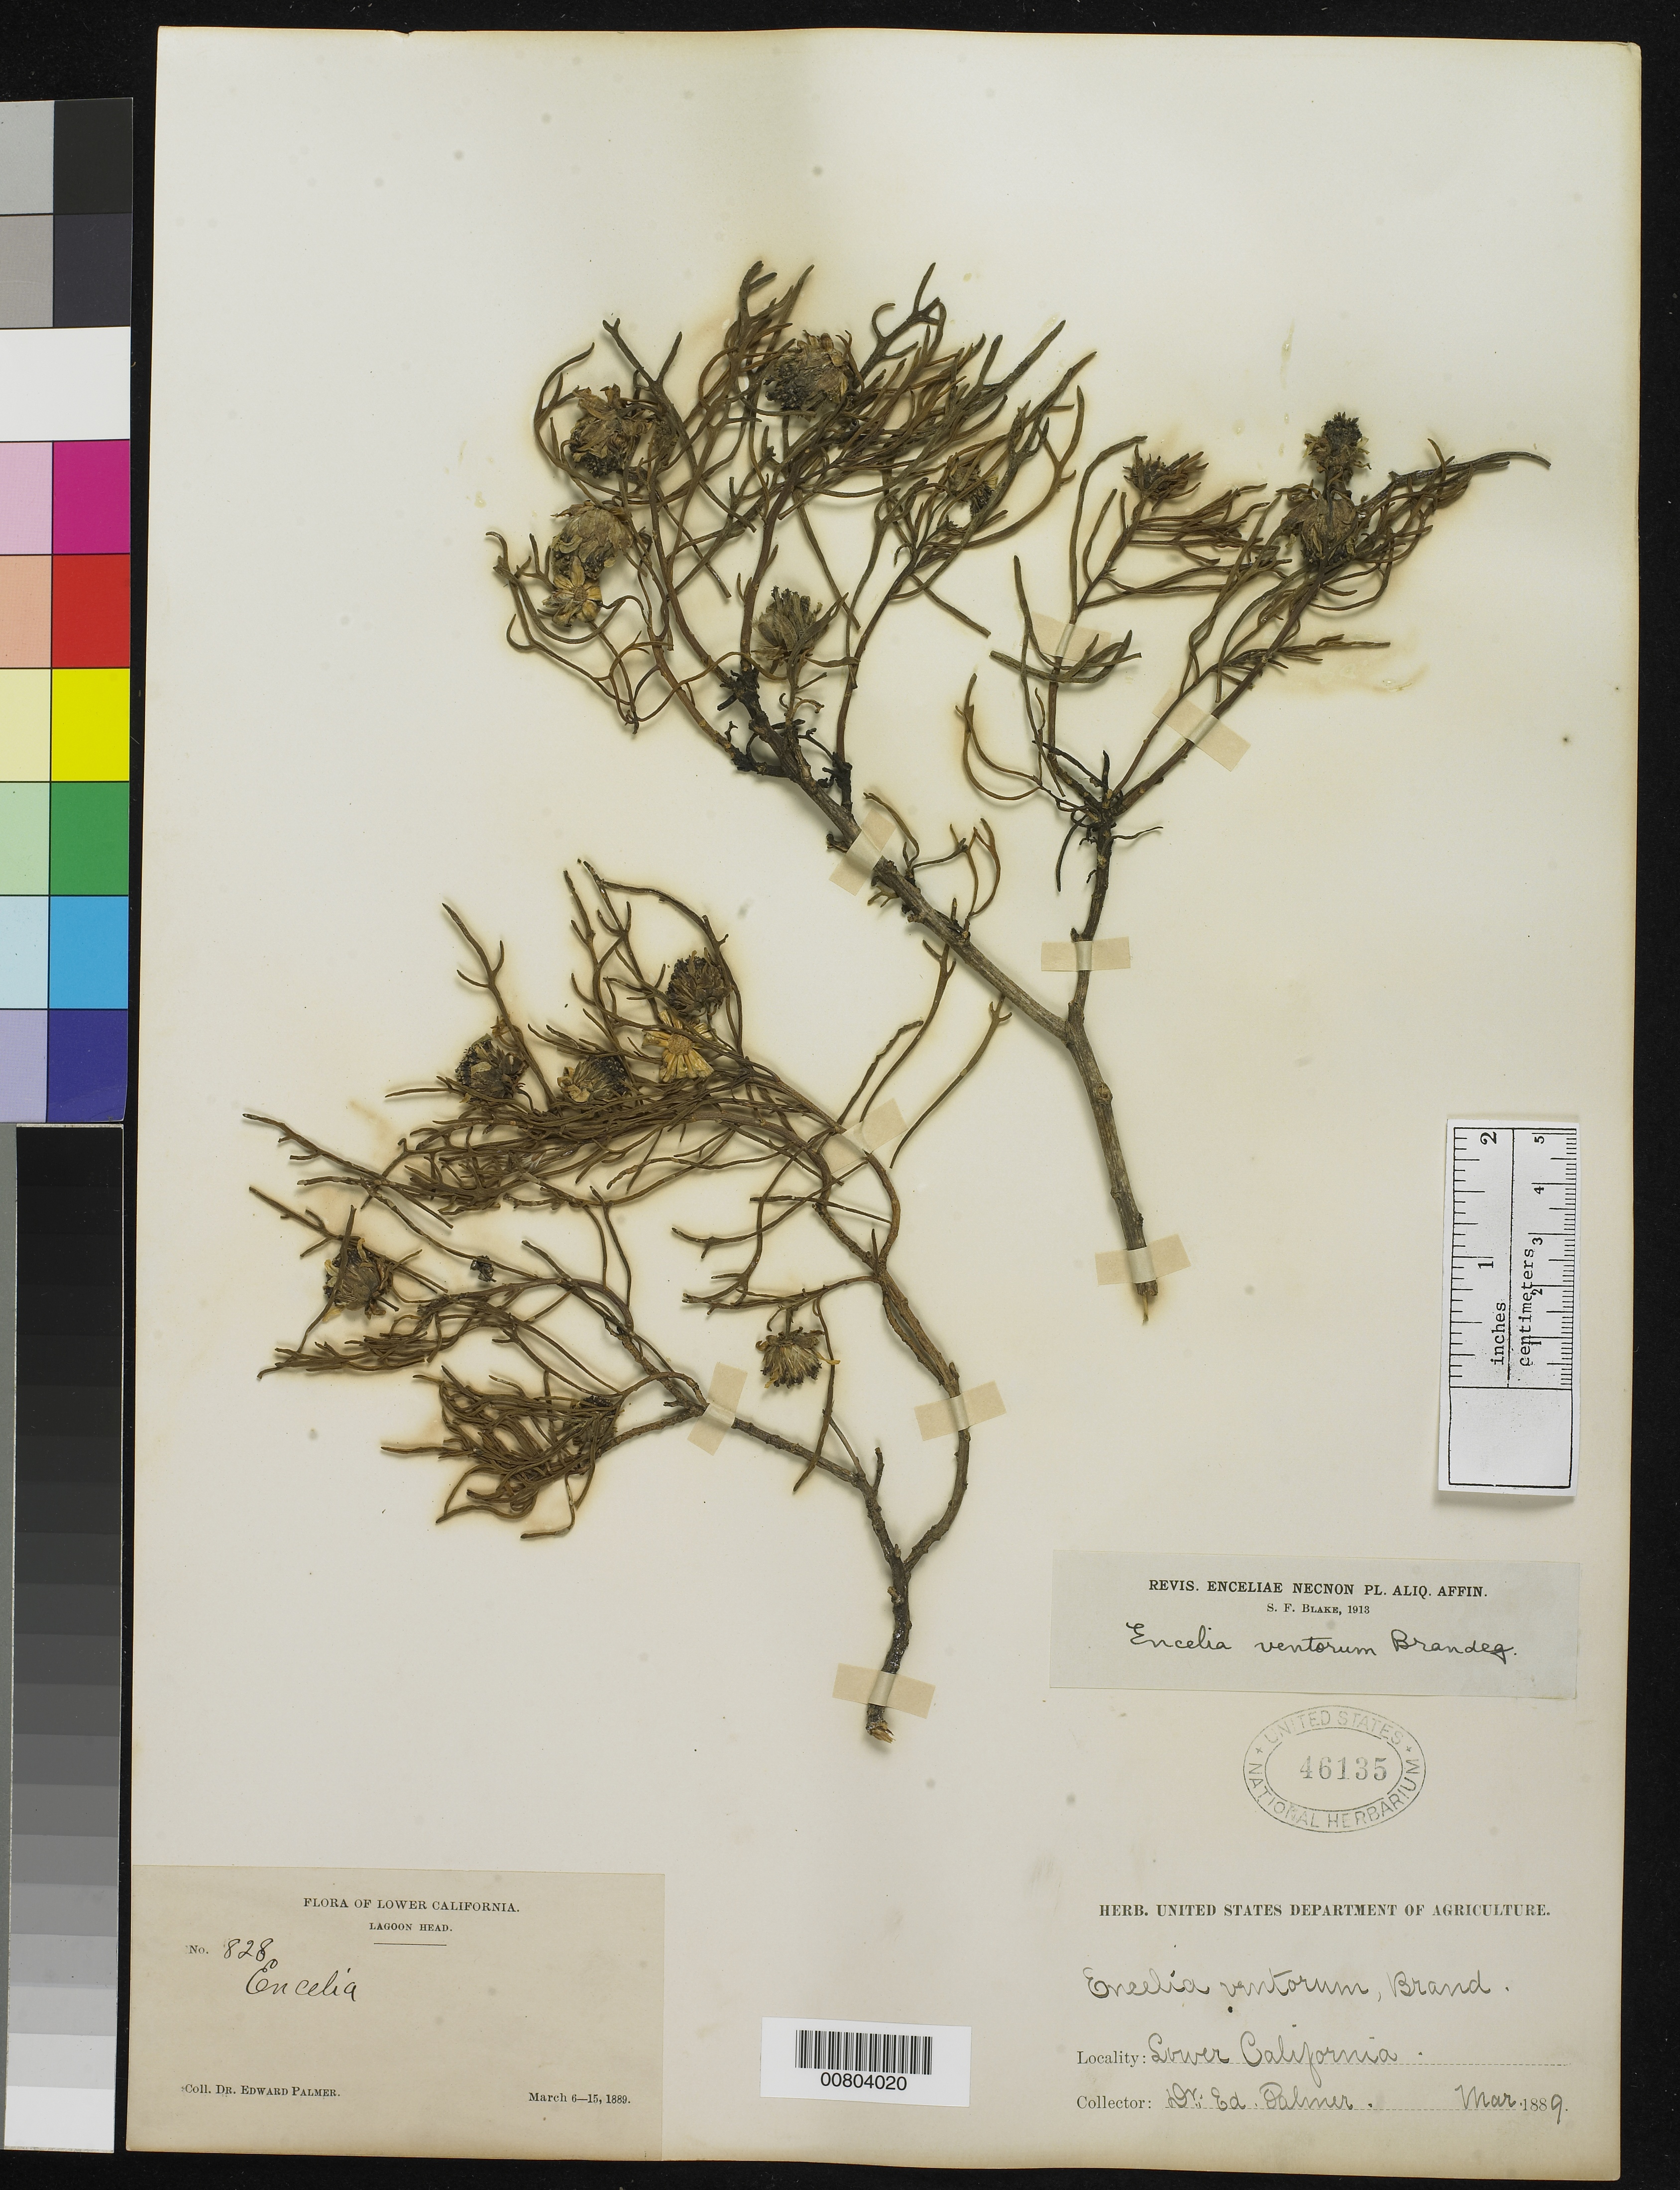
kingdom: Plantae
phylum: Tracheophyta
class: Magnoliopsida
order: Asterales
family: Asteraceae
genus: Encelia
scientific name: Encelia ventorum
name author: Brandegee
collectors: E. Palmer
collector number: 828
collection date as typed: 06 Mar 1889 to 15 Mar 1889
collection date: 1889-03-06/1889-03-15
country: Mexico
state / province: Baja California Norte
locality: Lower California, Lagoon Head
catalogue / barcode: US 46135